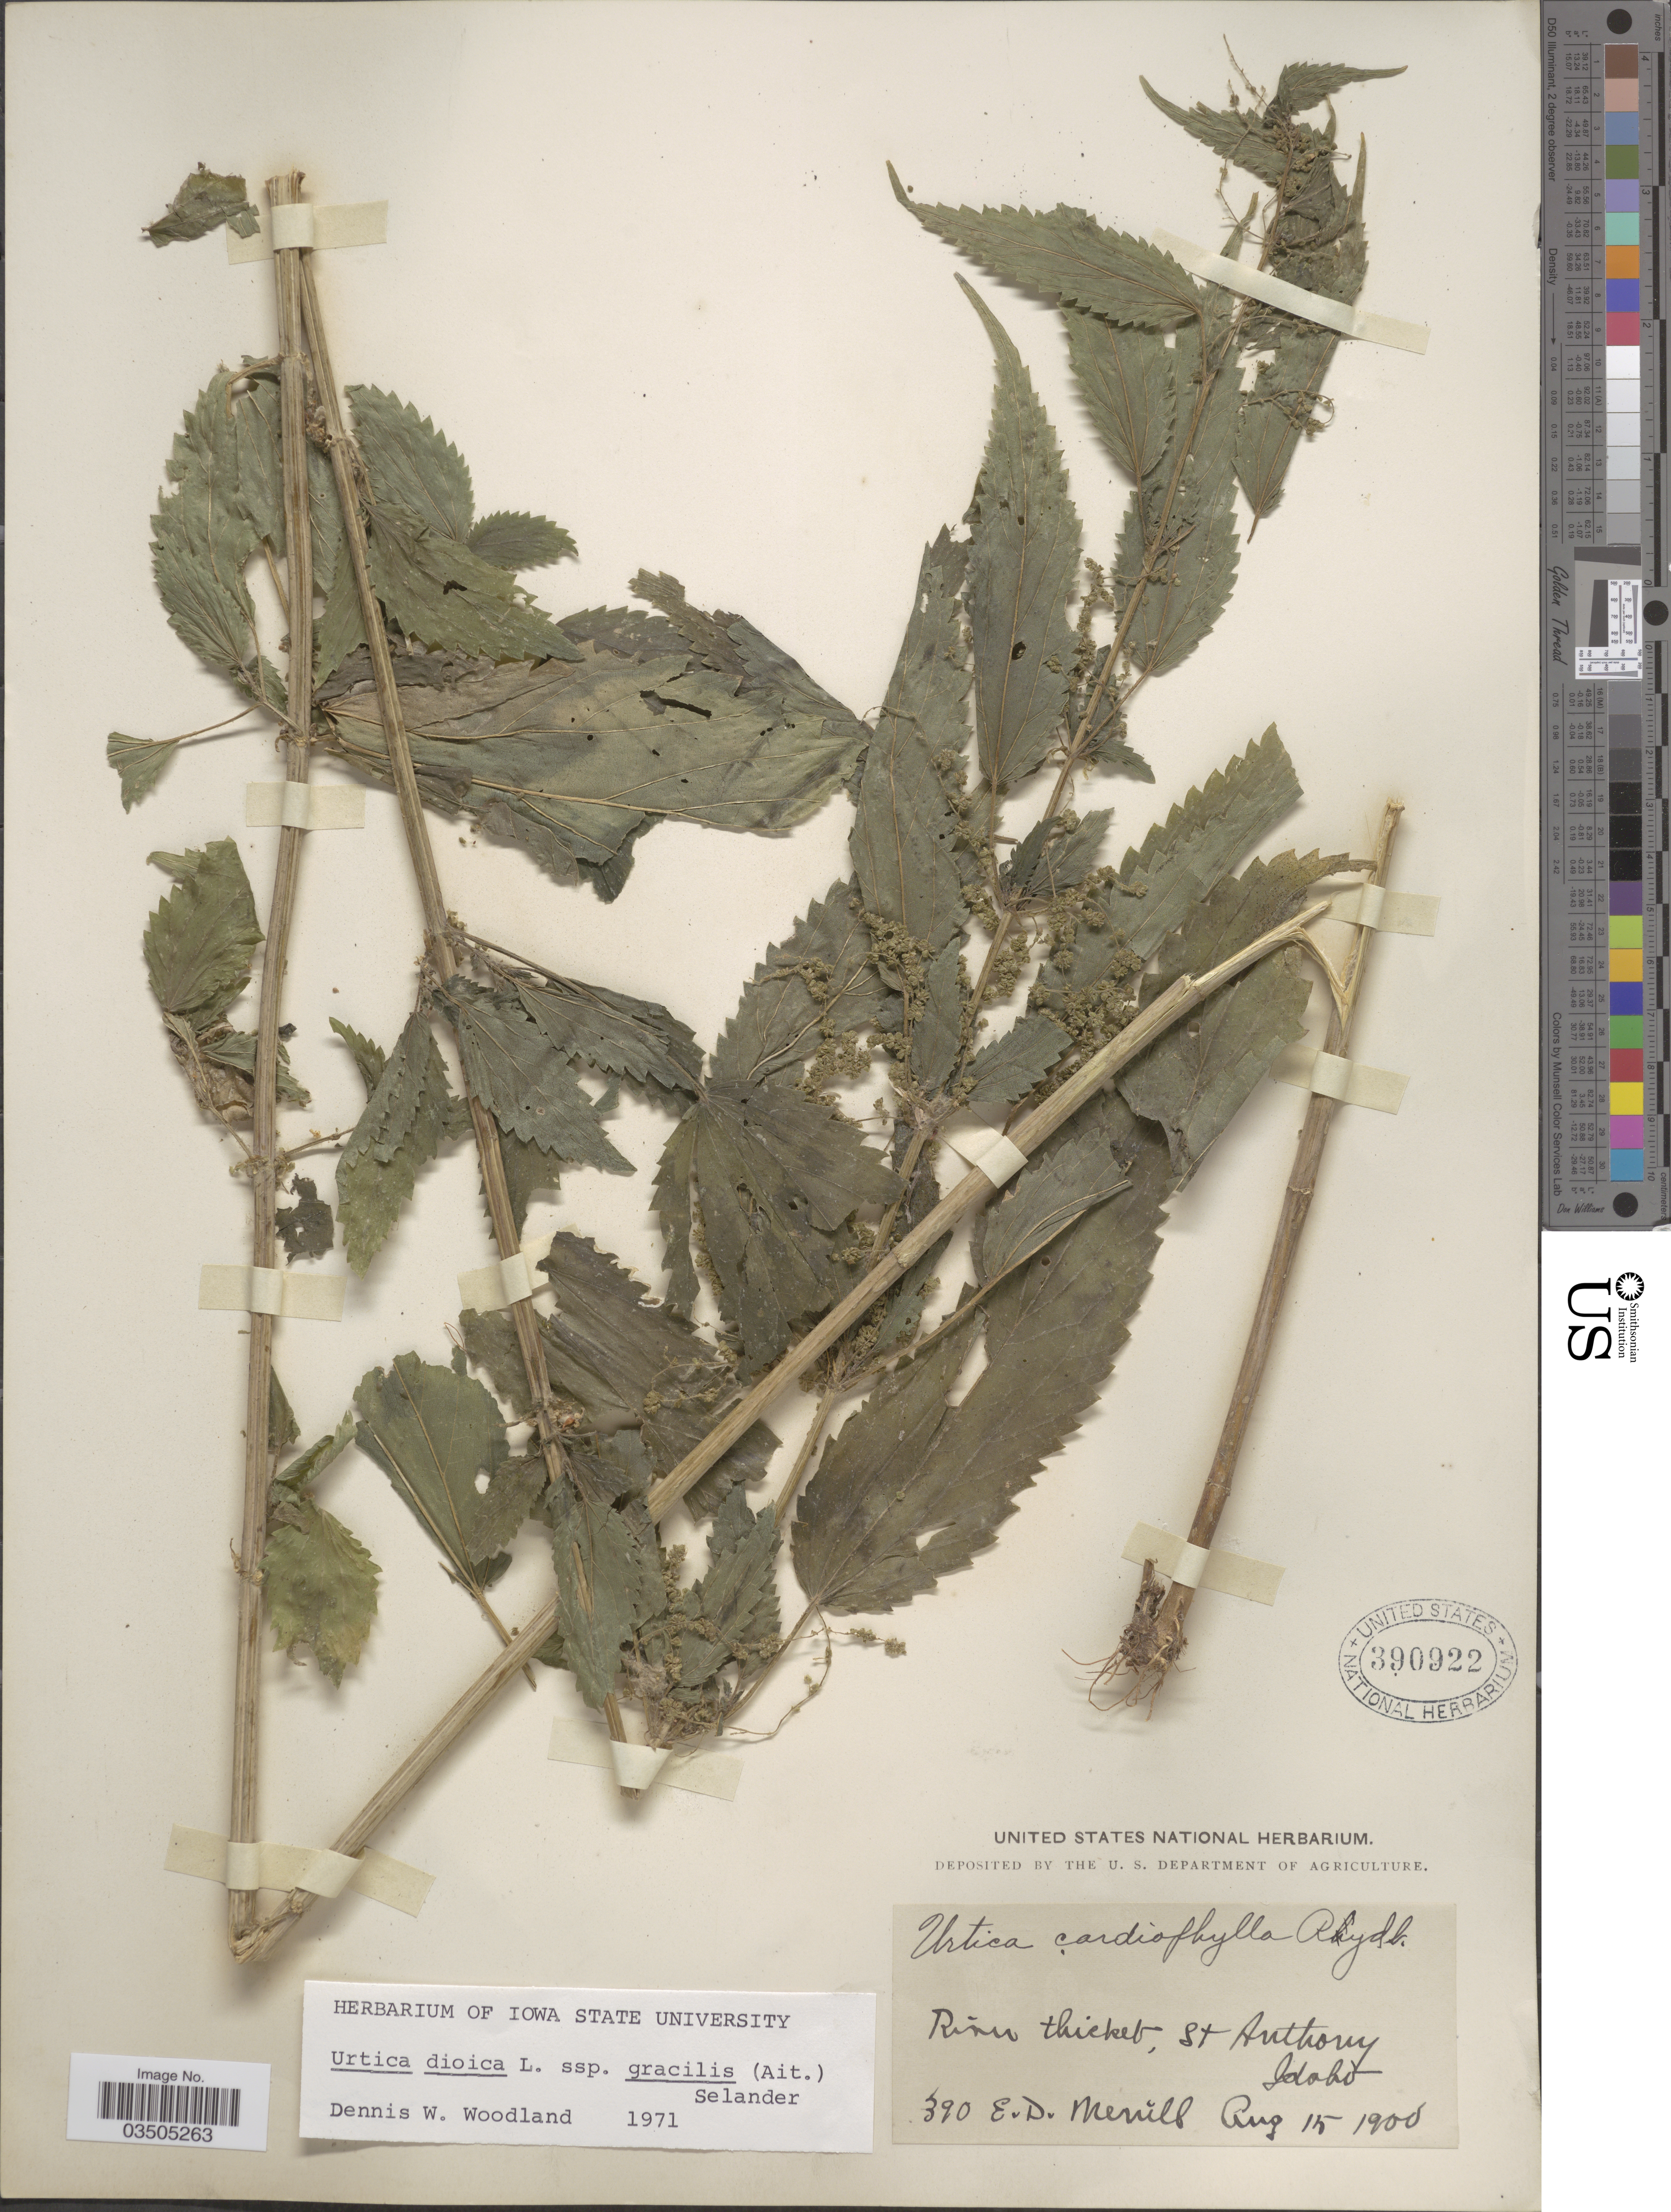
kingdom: Plantae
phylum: Tracheophyta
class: Magnoliopsida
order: Rosales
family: Urticaceae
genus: Urtica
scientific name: Urtica dioica subsp. gracilis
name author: L.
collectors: E. D. Merrill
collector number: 390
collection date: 1900-08-15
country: United States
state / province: Idaho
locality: St Anthony.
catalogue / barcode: US 390922